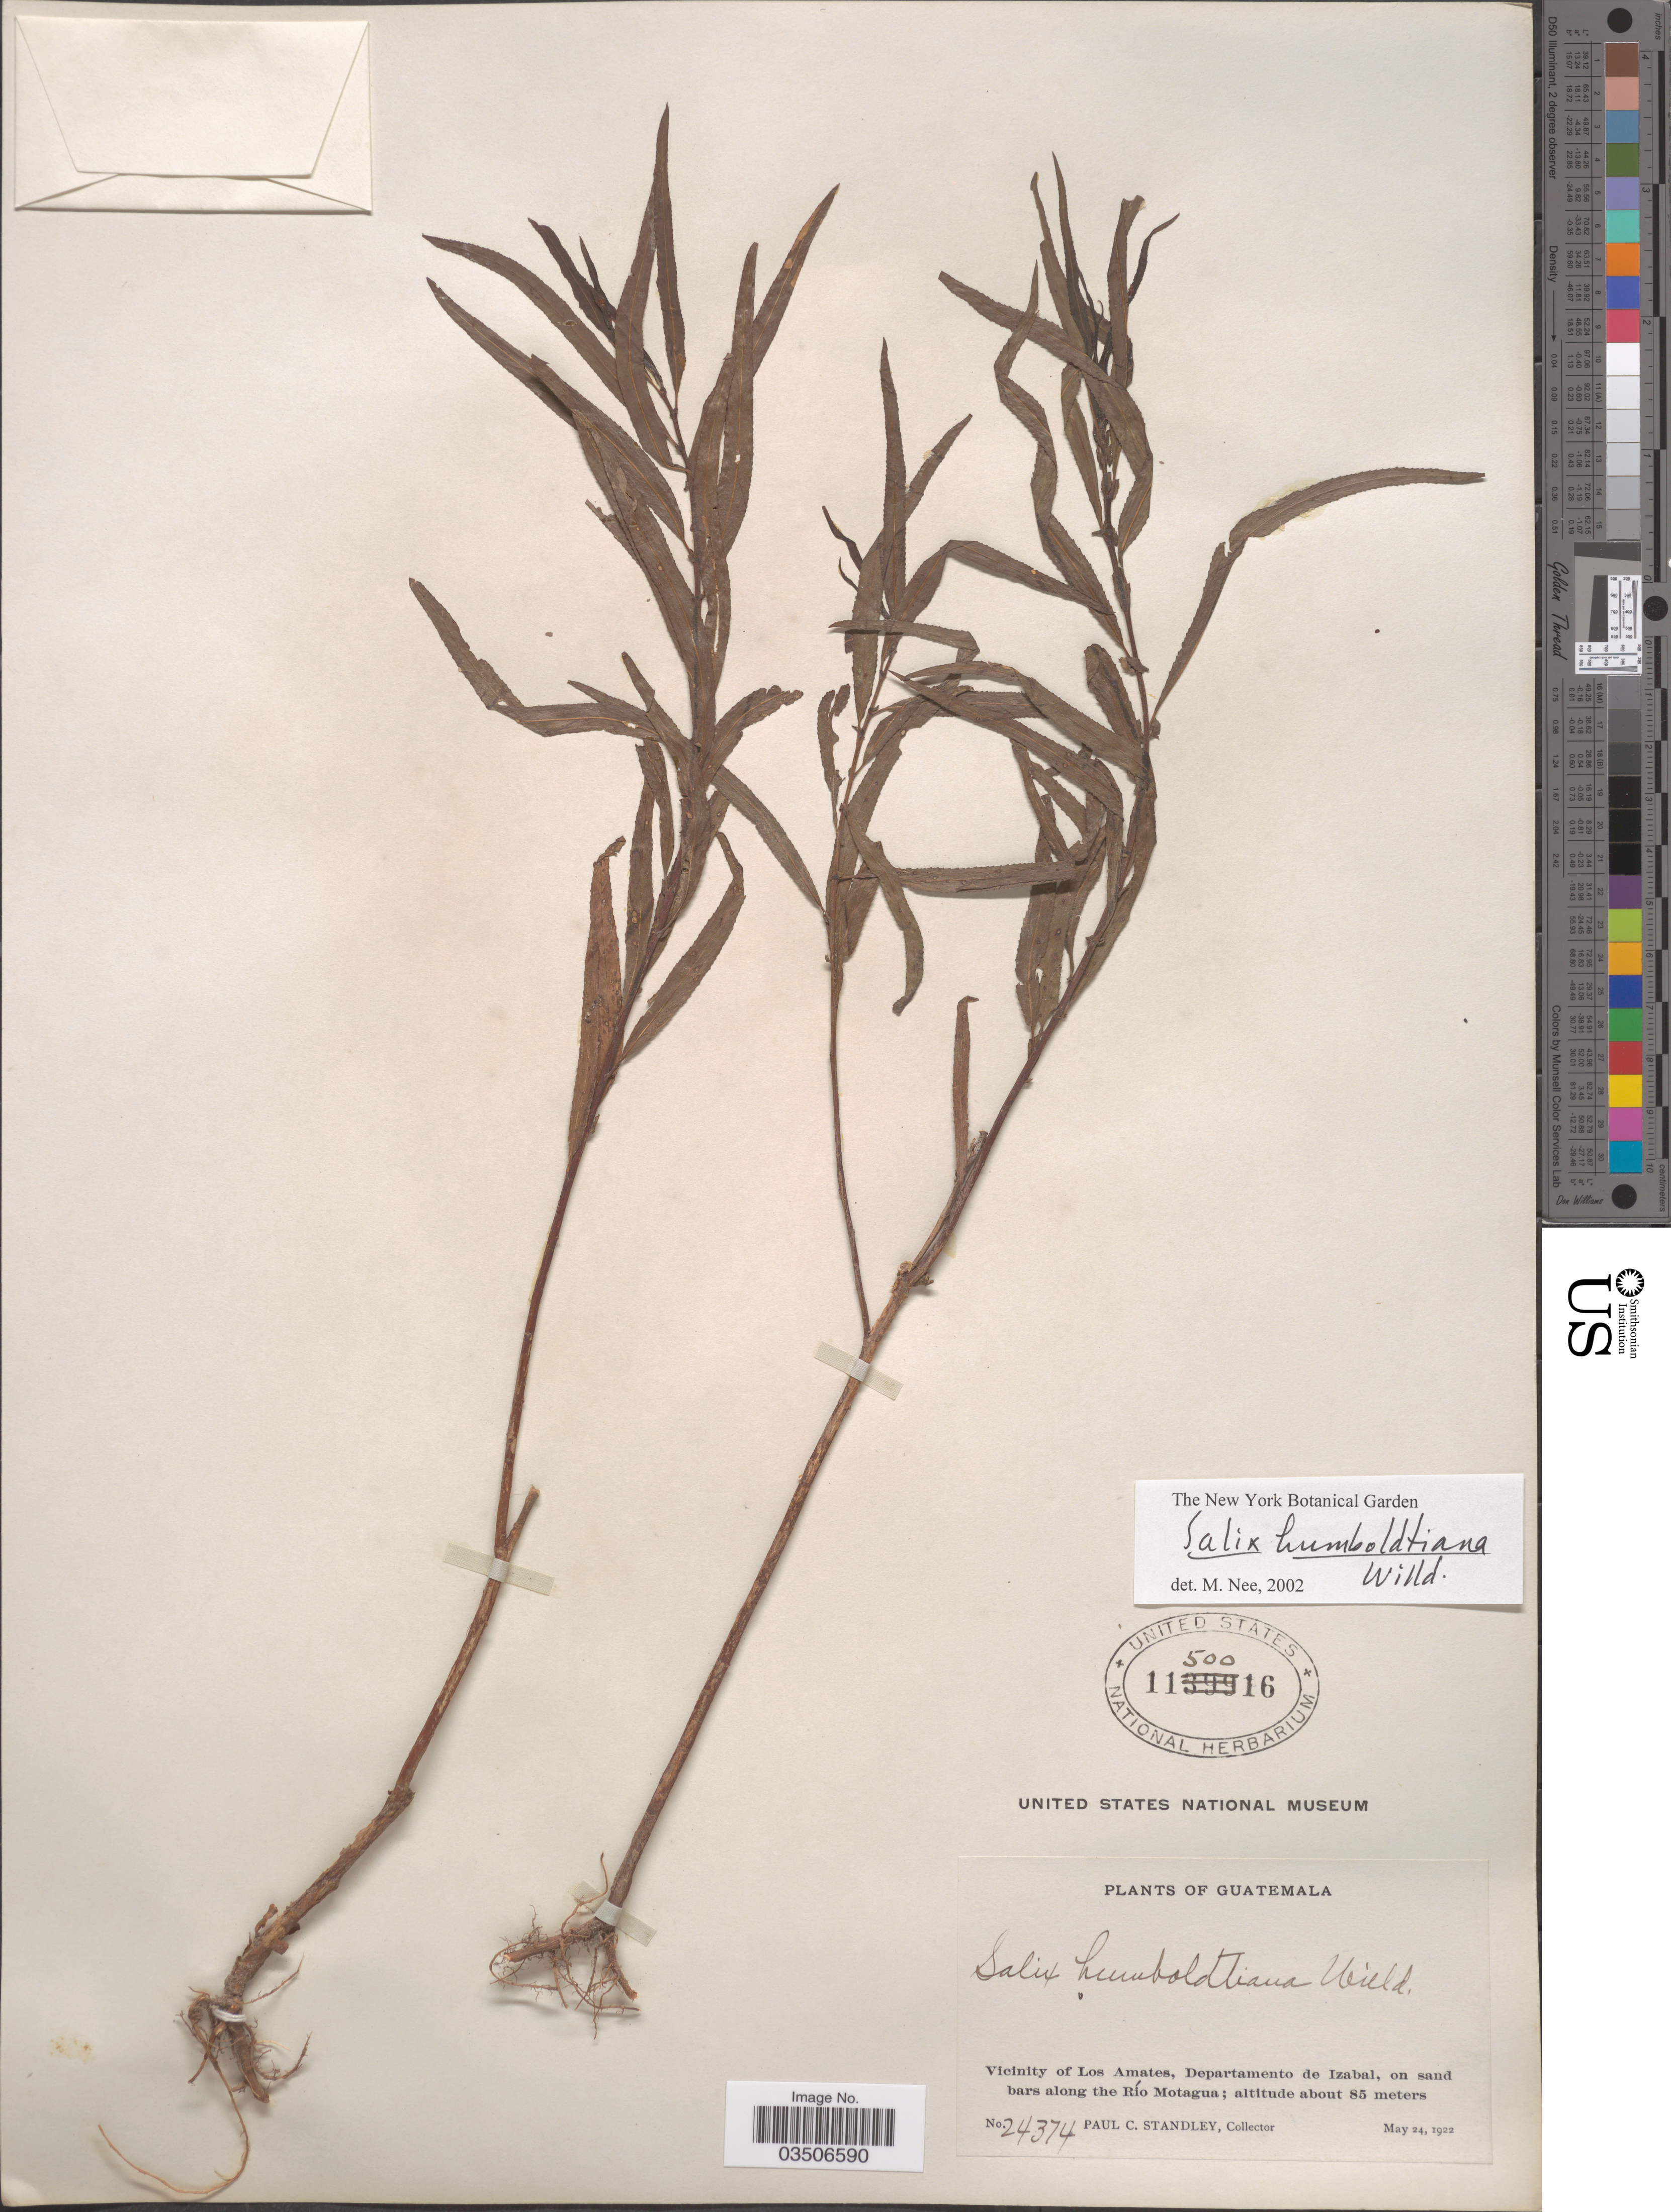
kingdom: Plantae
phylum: Tracheophyta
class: Magnoliopsida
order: Malpighiales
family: Salicaceae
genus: Salix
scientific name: Salix humboldtiana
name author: Willd.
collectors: P. C. Standley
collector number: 24374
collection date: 1922-05-24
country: Guatemala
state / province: Izabal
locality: Vicinity of Los Amates, Departamento de Izabal, on sand bars along the Río Motagua.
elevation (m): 85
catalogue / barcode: US 1150016